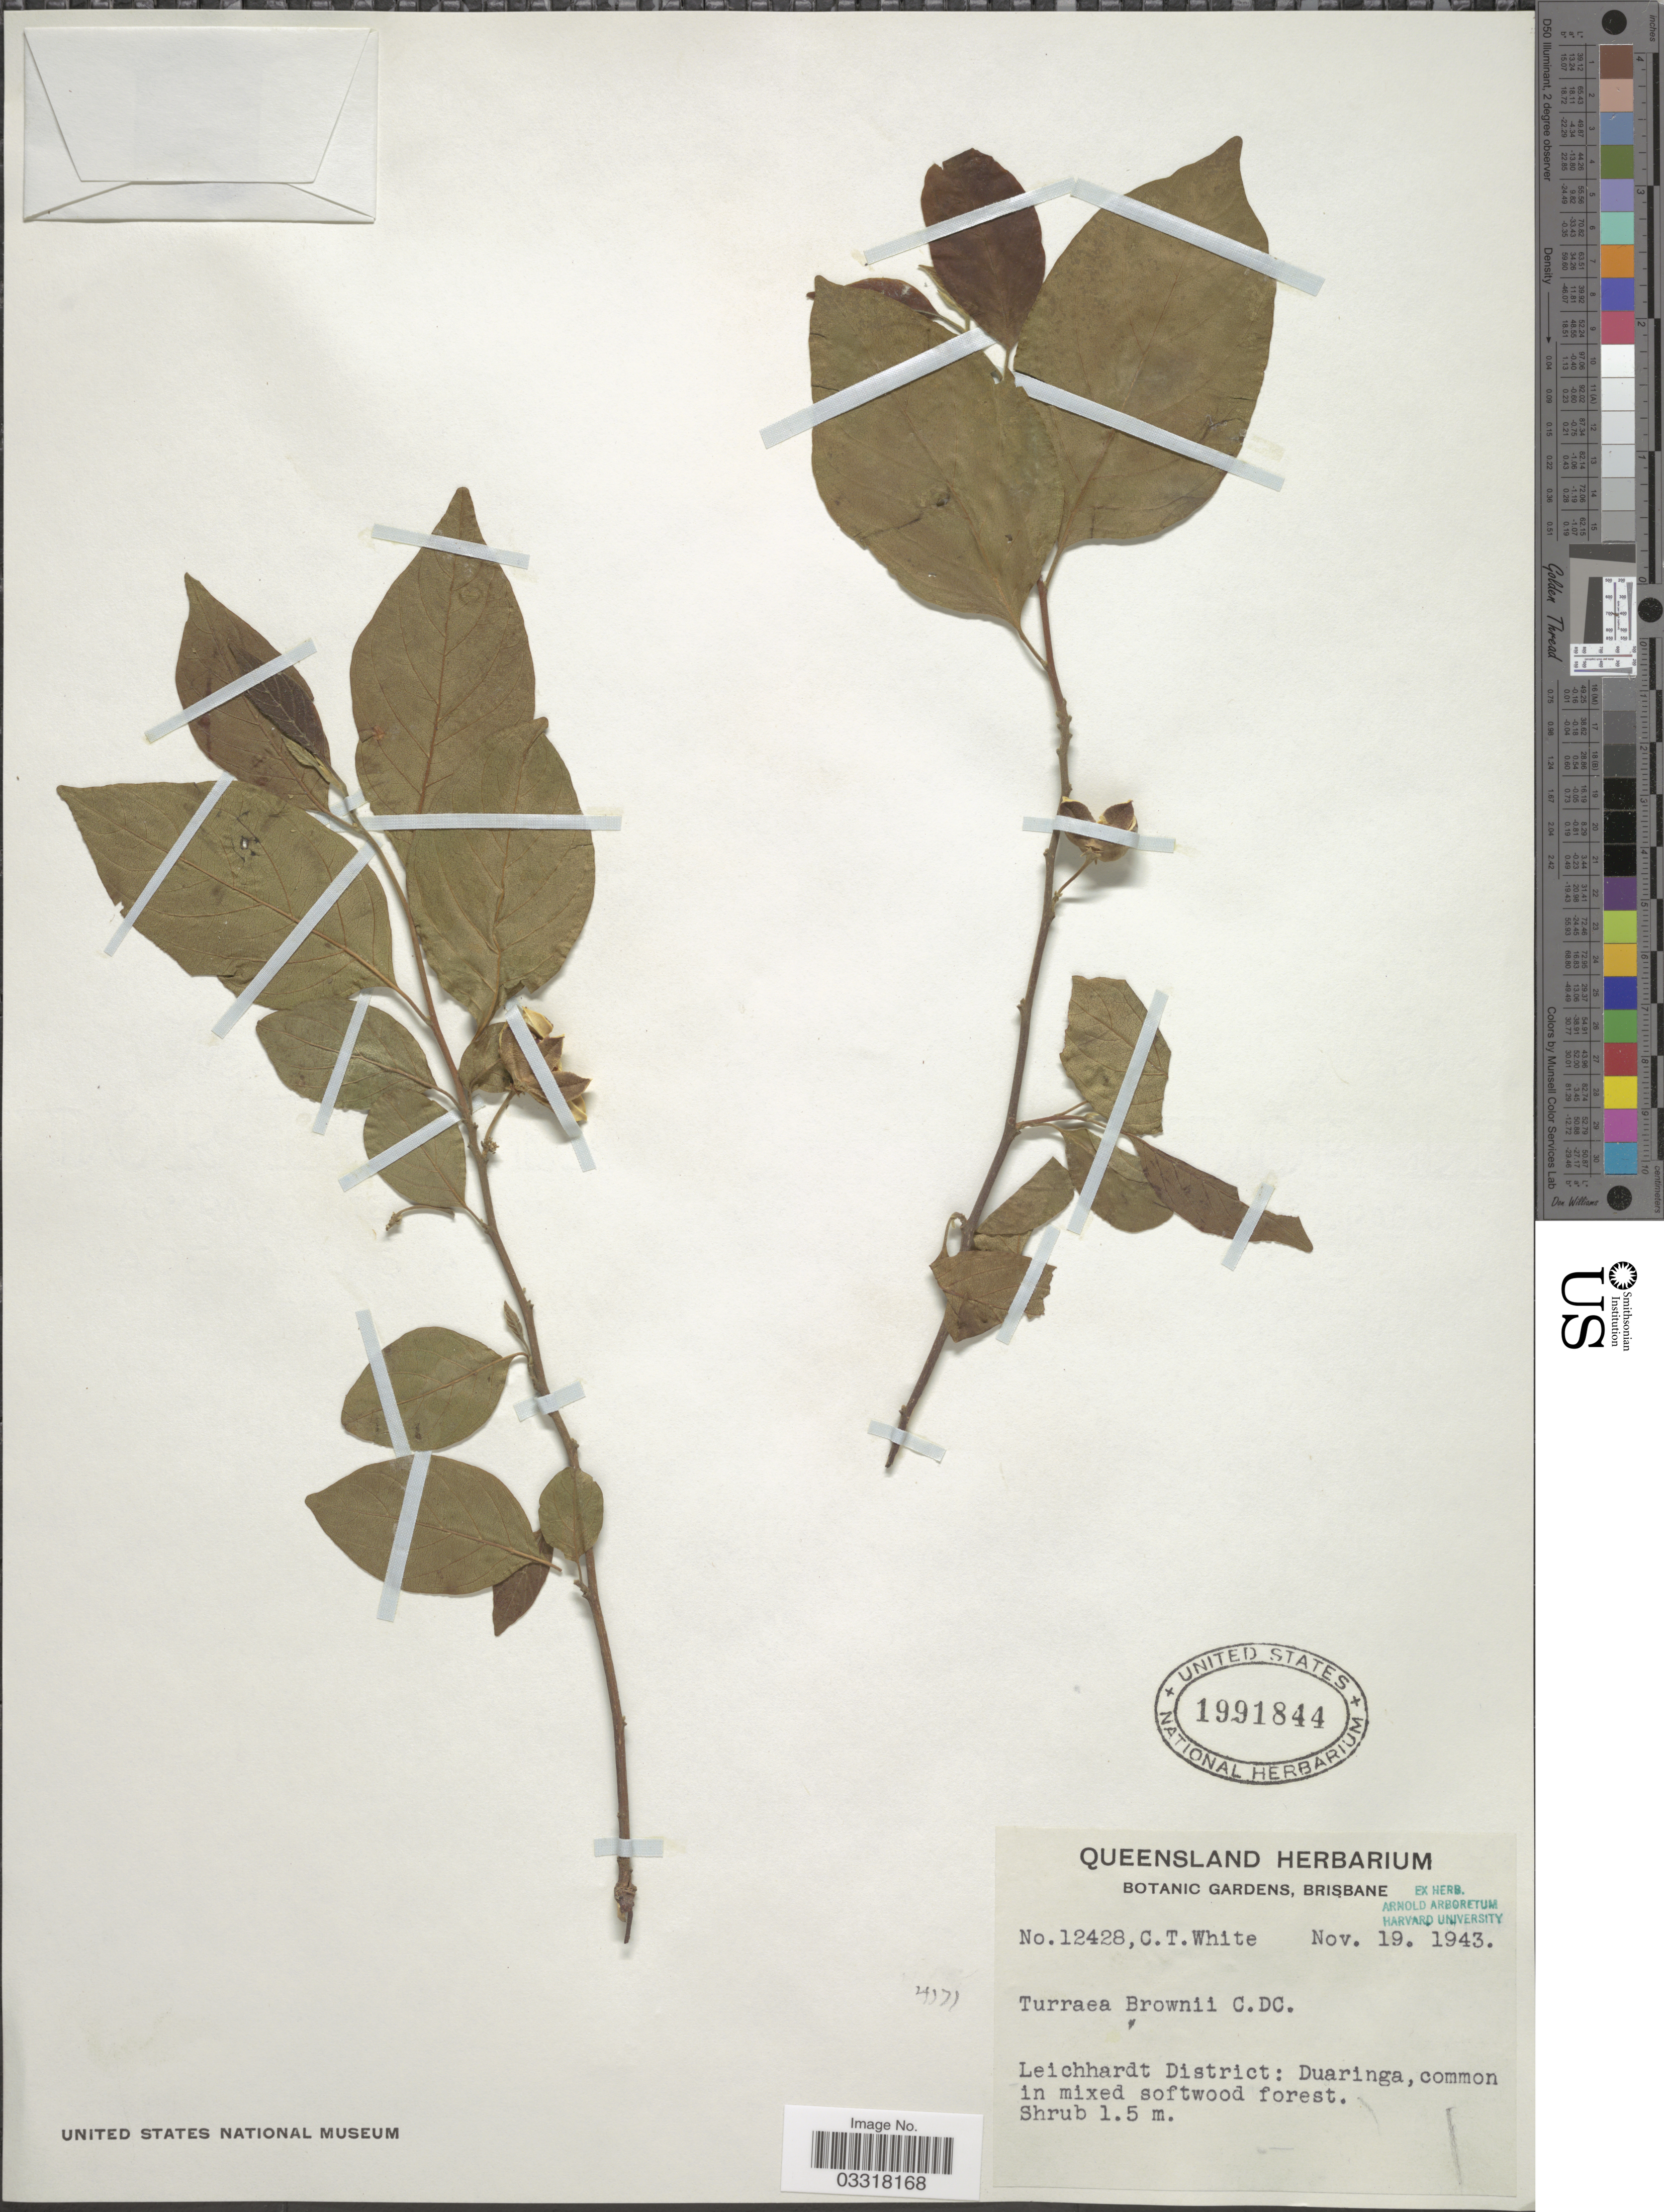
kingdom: Plantae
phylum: Tracheophyta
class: Magnoliopsida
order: Sapindales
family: Meliaceae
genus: Turraea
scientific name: Turraea brownii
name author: C. DC.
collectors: C. T. White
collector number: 12428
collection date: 1943-11-19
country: Australia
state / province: Queensland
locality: Leichhardt District: Duaringa.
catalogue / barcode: US 1991844